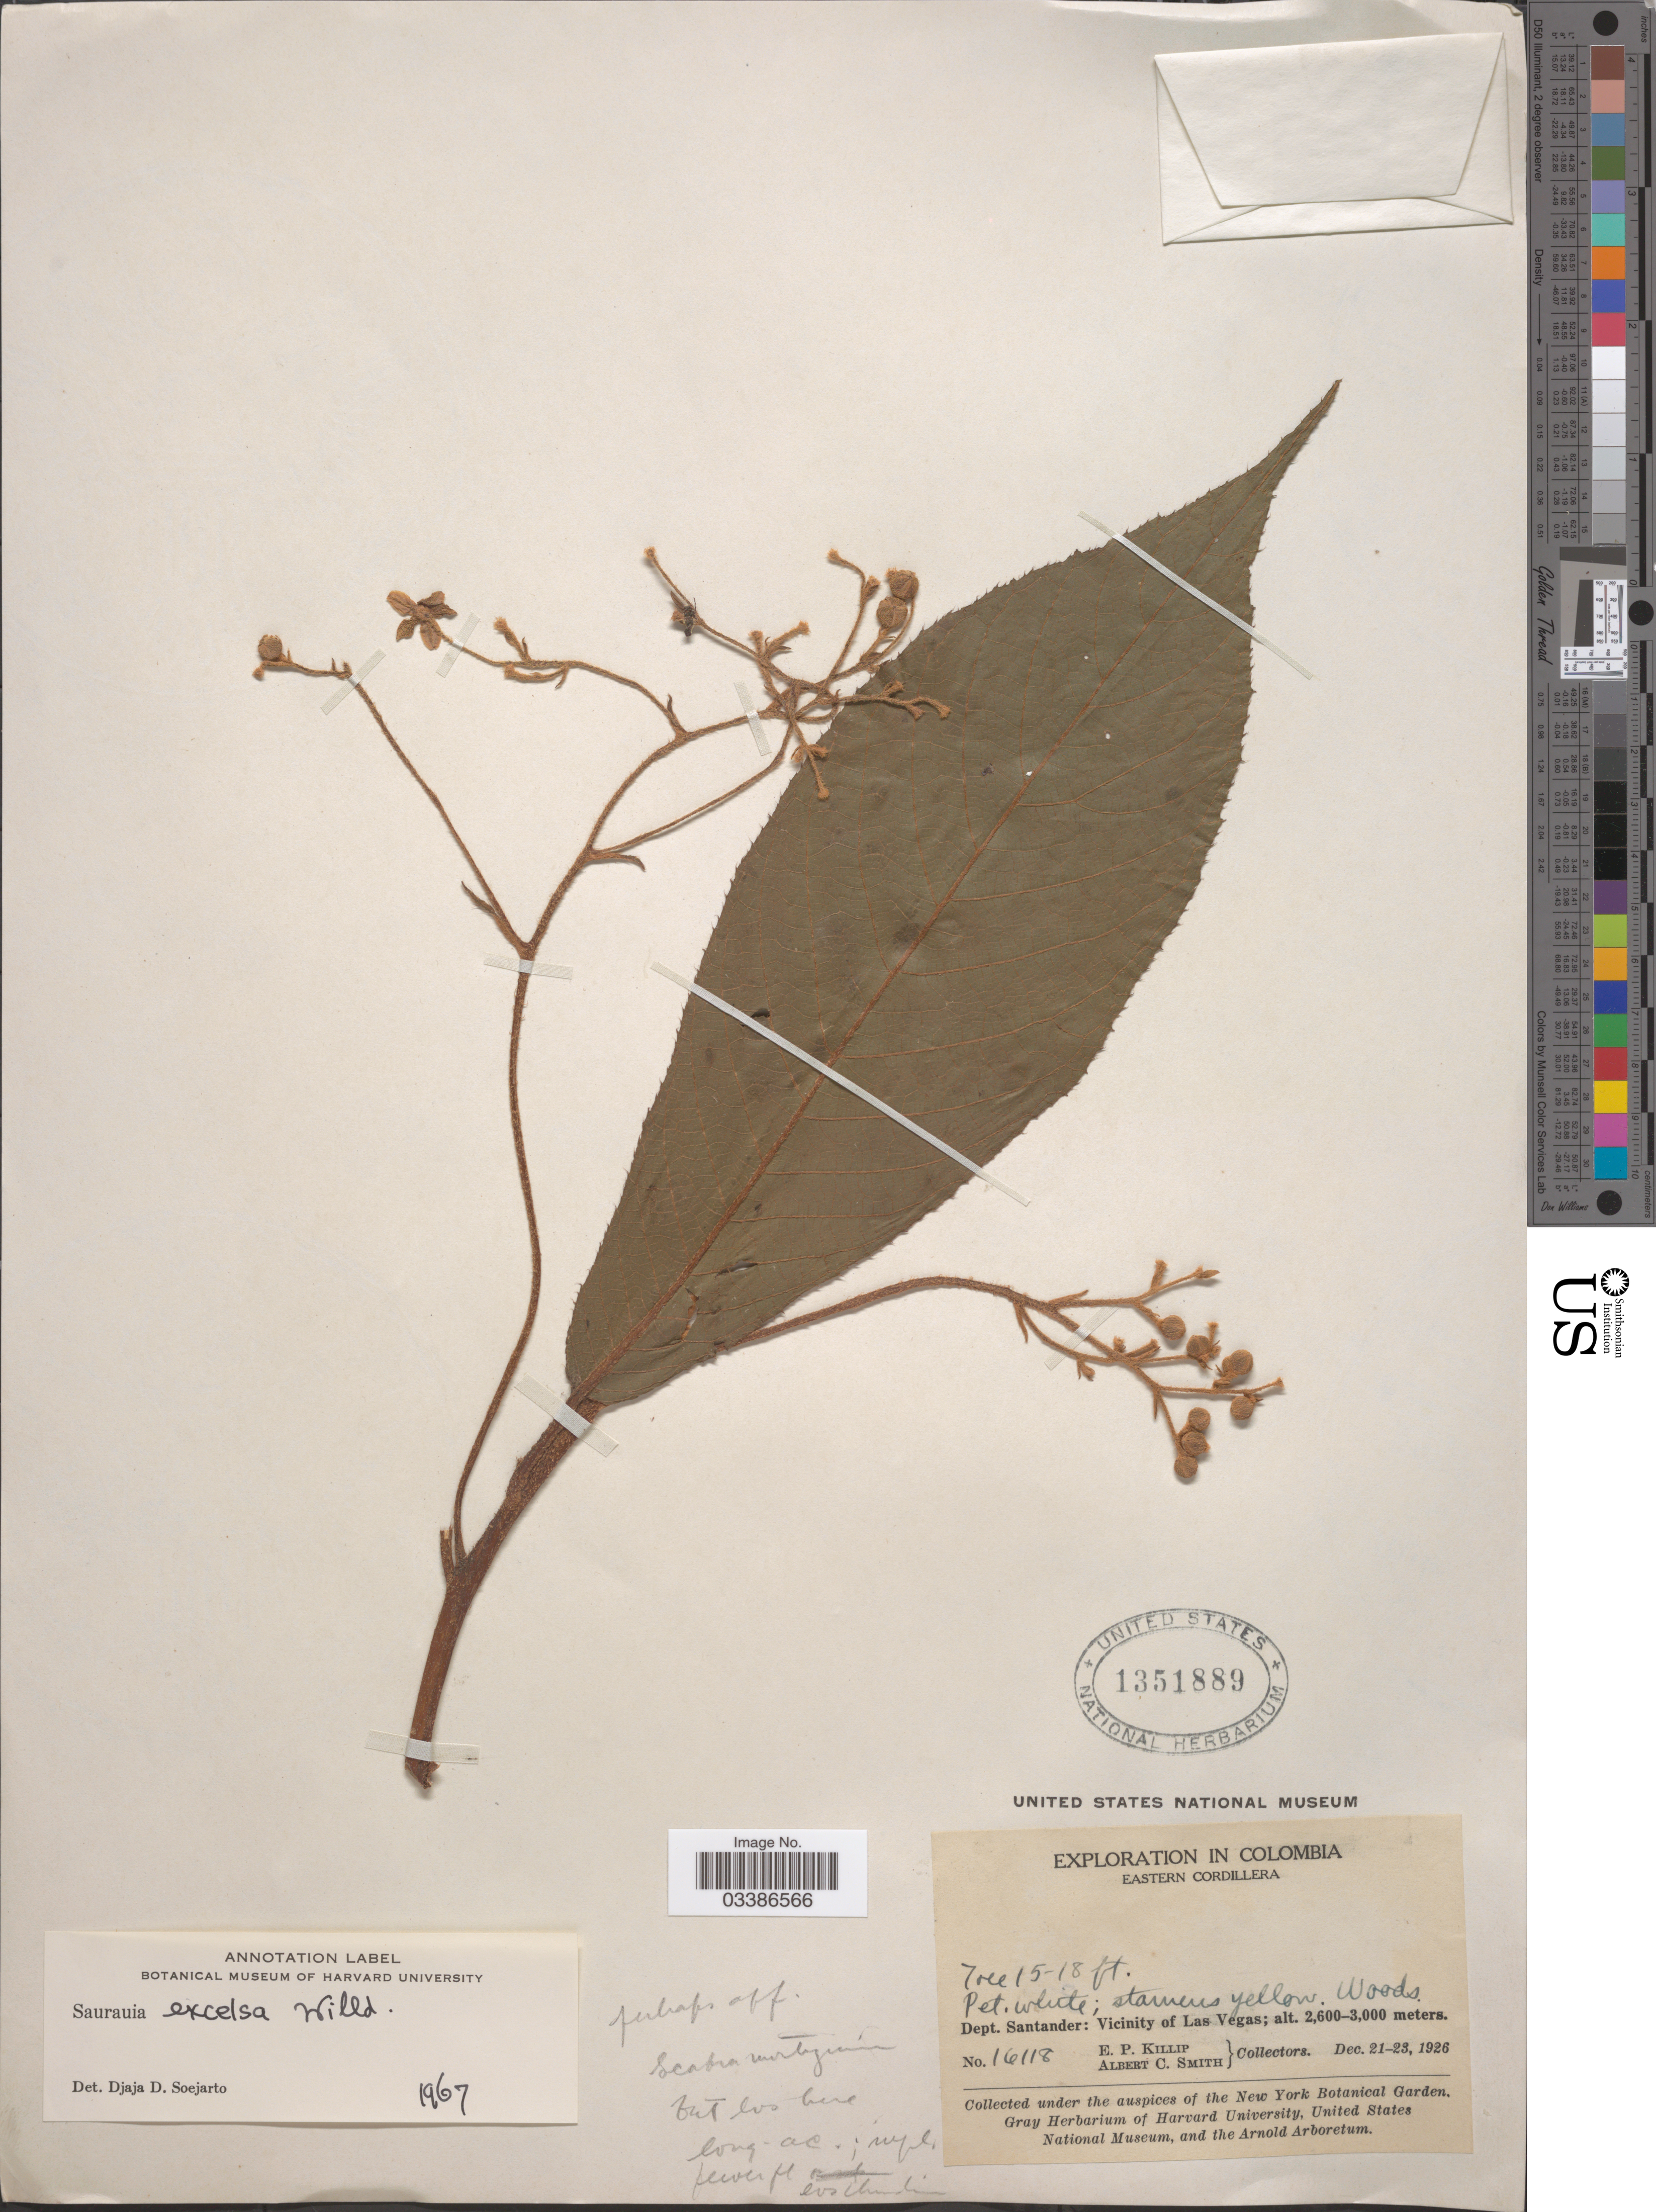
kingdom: Plantae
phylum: Tracheophyta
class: Magnoliopsida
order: Ericales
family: Actinidiaceae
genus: Saurauia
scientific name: Saurauia excelsa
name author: Willd.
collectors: E. P. Killip & A. C. Smith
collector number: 16118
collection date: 1926-12-21/1926-12-23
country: Colombia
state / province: Santander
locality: Eastern Cordillera. Dept. Santander: Vicinity of Las Vegas.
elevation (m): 2600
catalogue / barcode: US 1351889